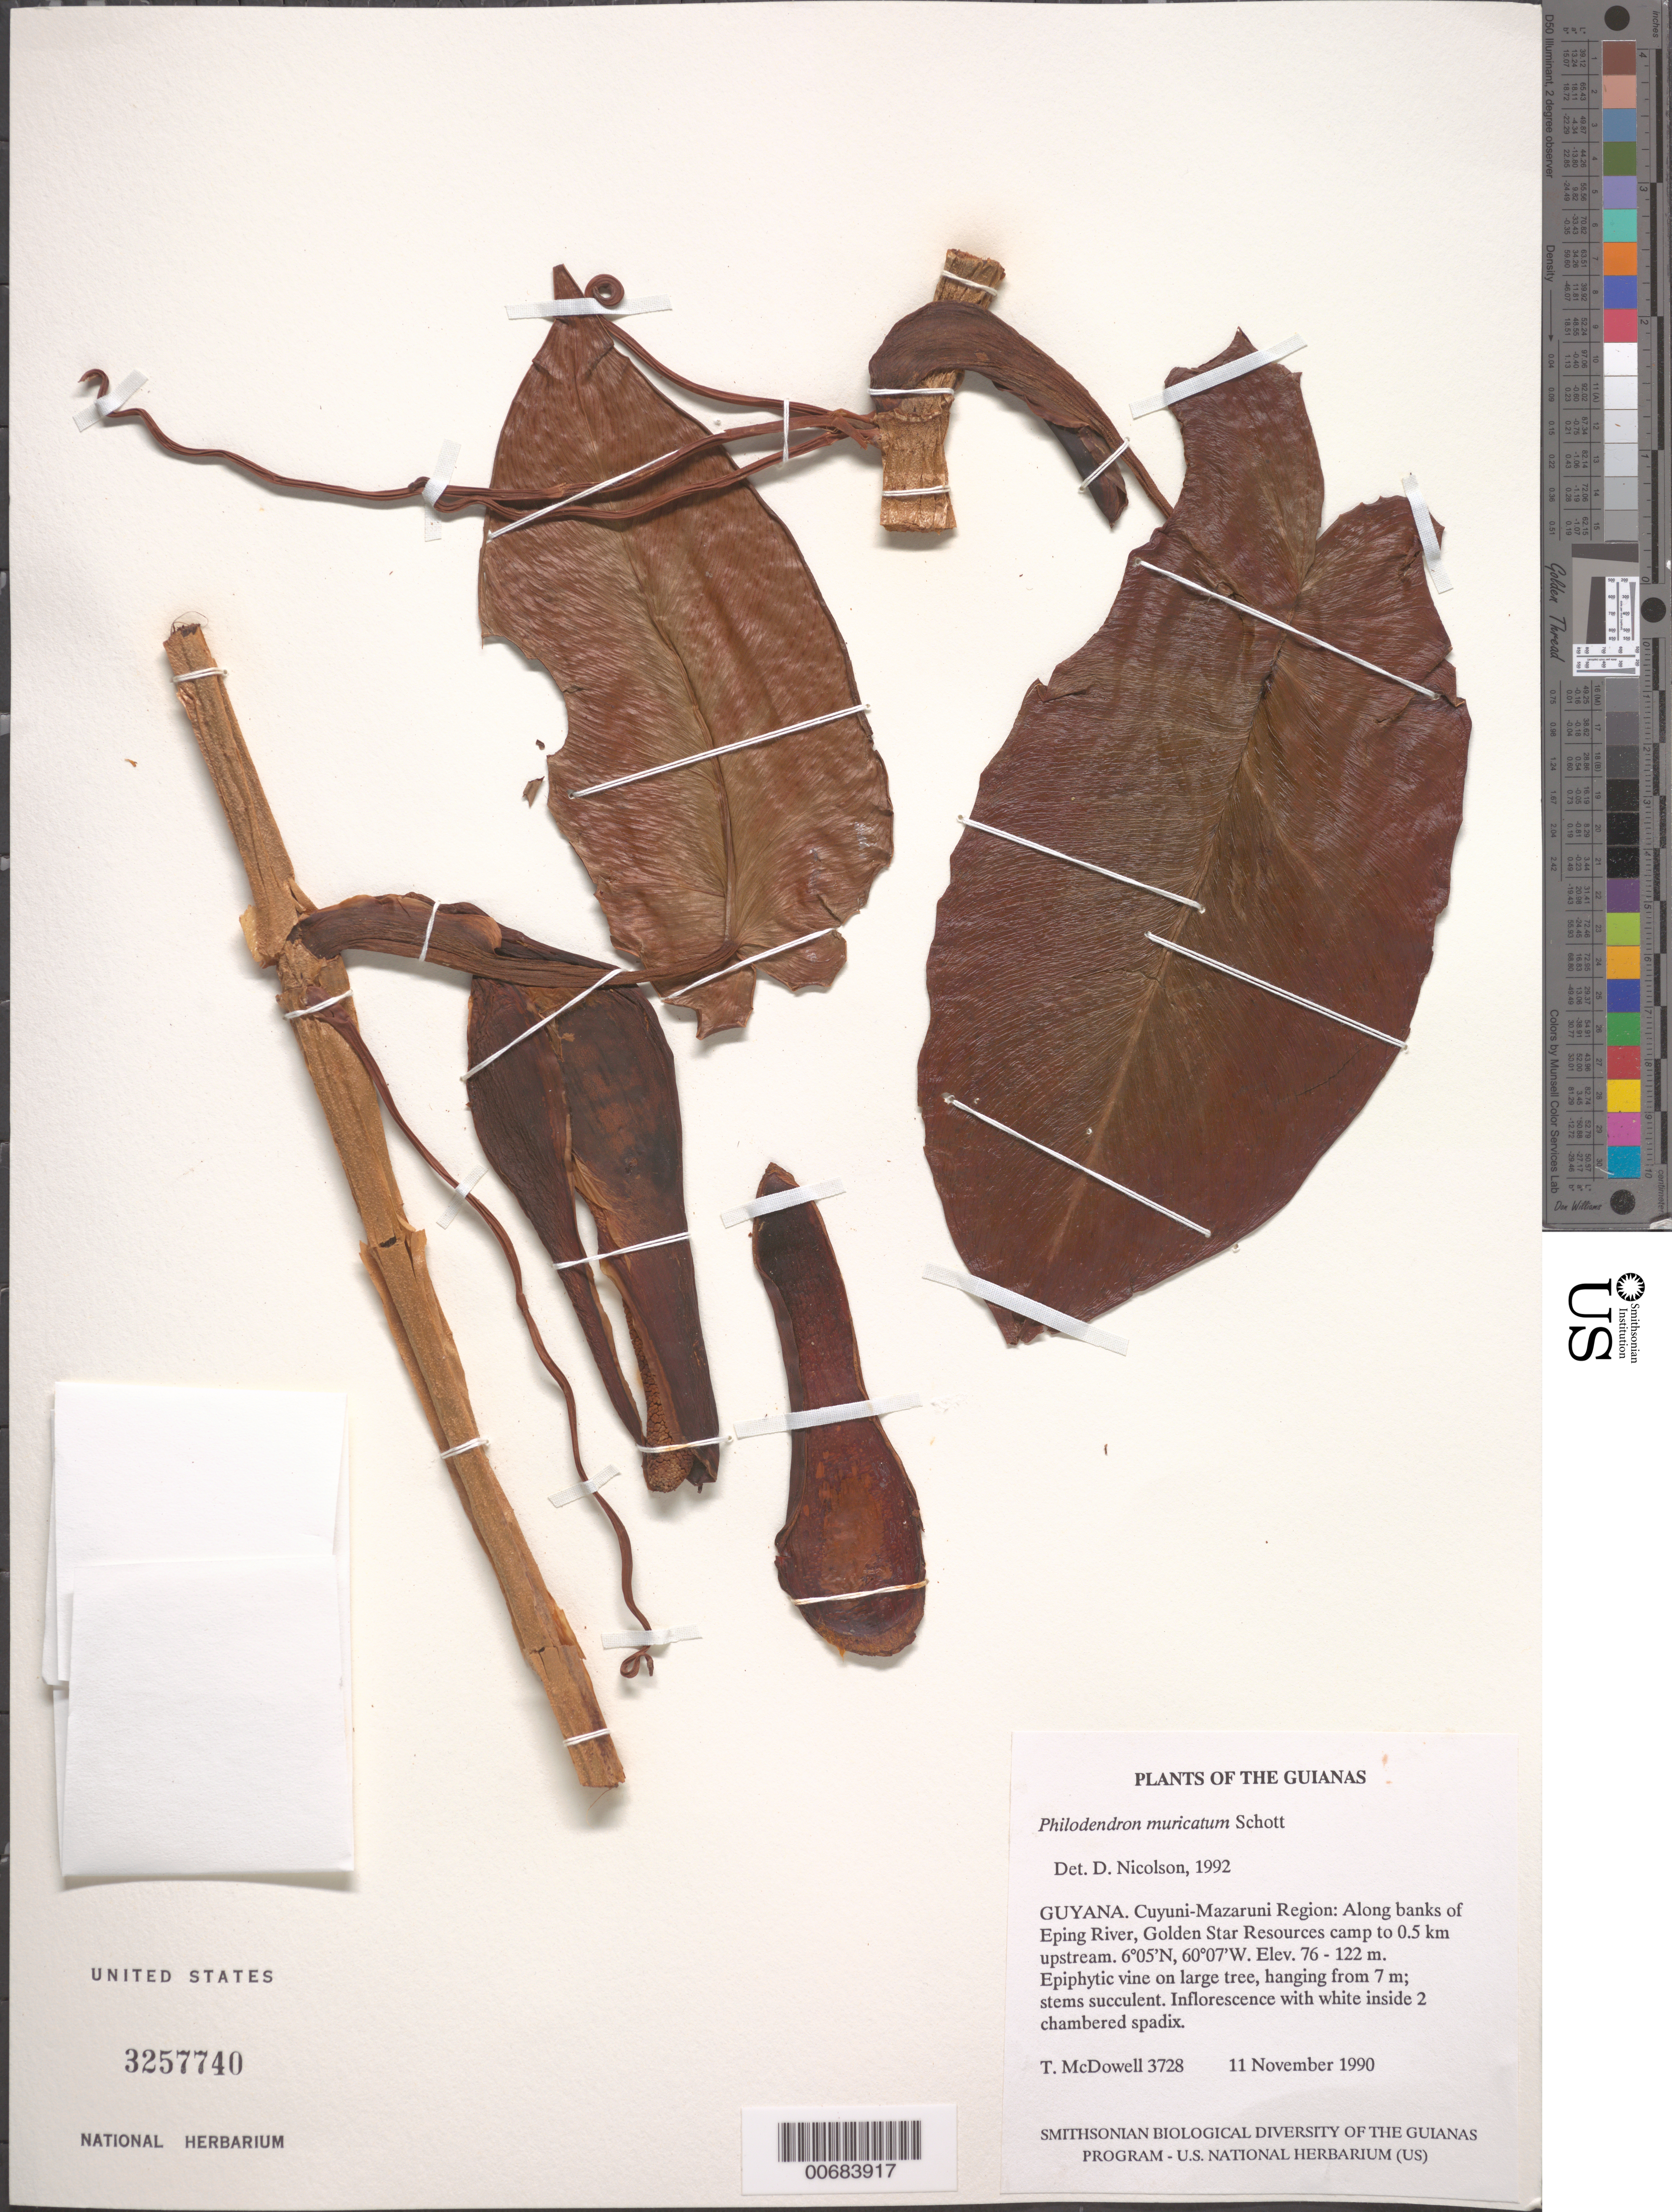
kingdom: Plantae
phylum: Tracheophyta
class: Liliopsida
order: Alismatales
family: Araceae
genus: Philodendron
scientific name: Philodendron muricatum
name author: Willd. ex Schott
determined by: Nicolson, Dan H.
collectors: T. McDowell & D. Gopaul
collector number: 3728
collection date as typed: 11 November 1990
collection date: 1990-11-11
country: Guyana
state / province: Cuyuni-Mazaruni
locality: Eping River, from Golden Star Resources camp to 0.5 km upstream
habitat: Along banks of river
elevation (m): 76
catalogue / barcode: US 3257740